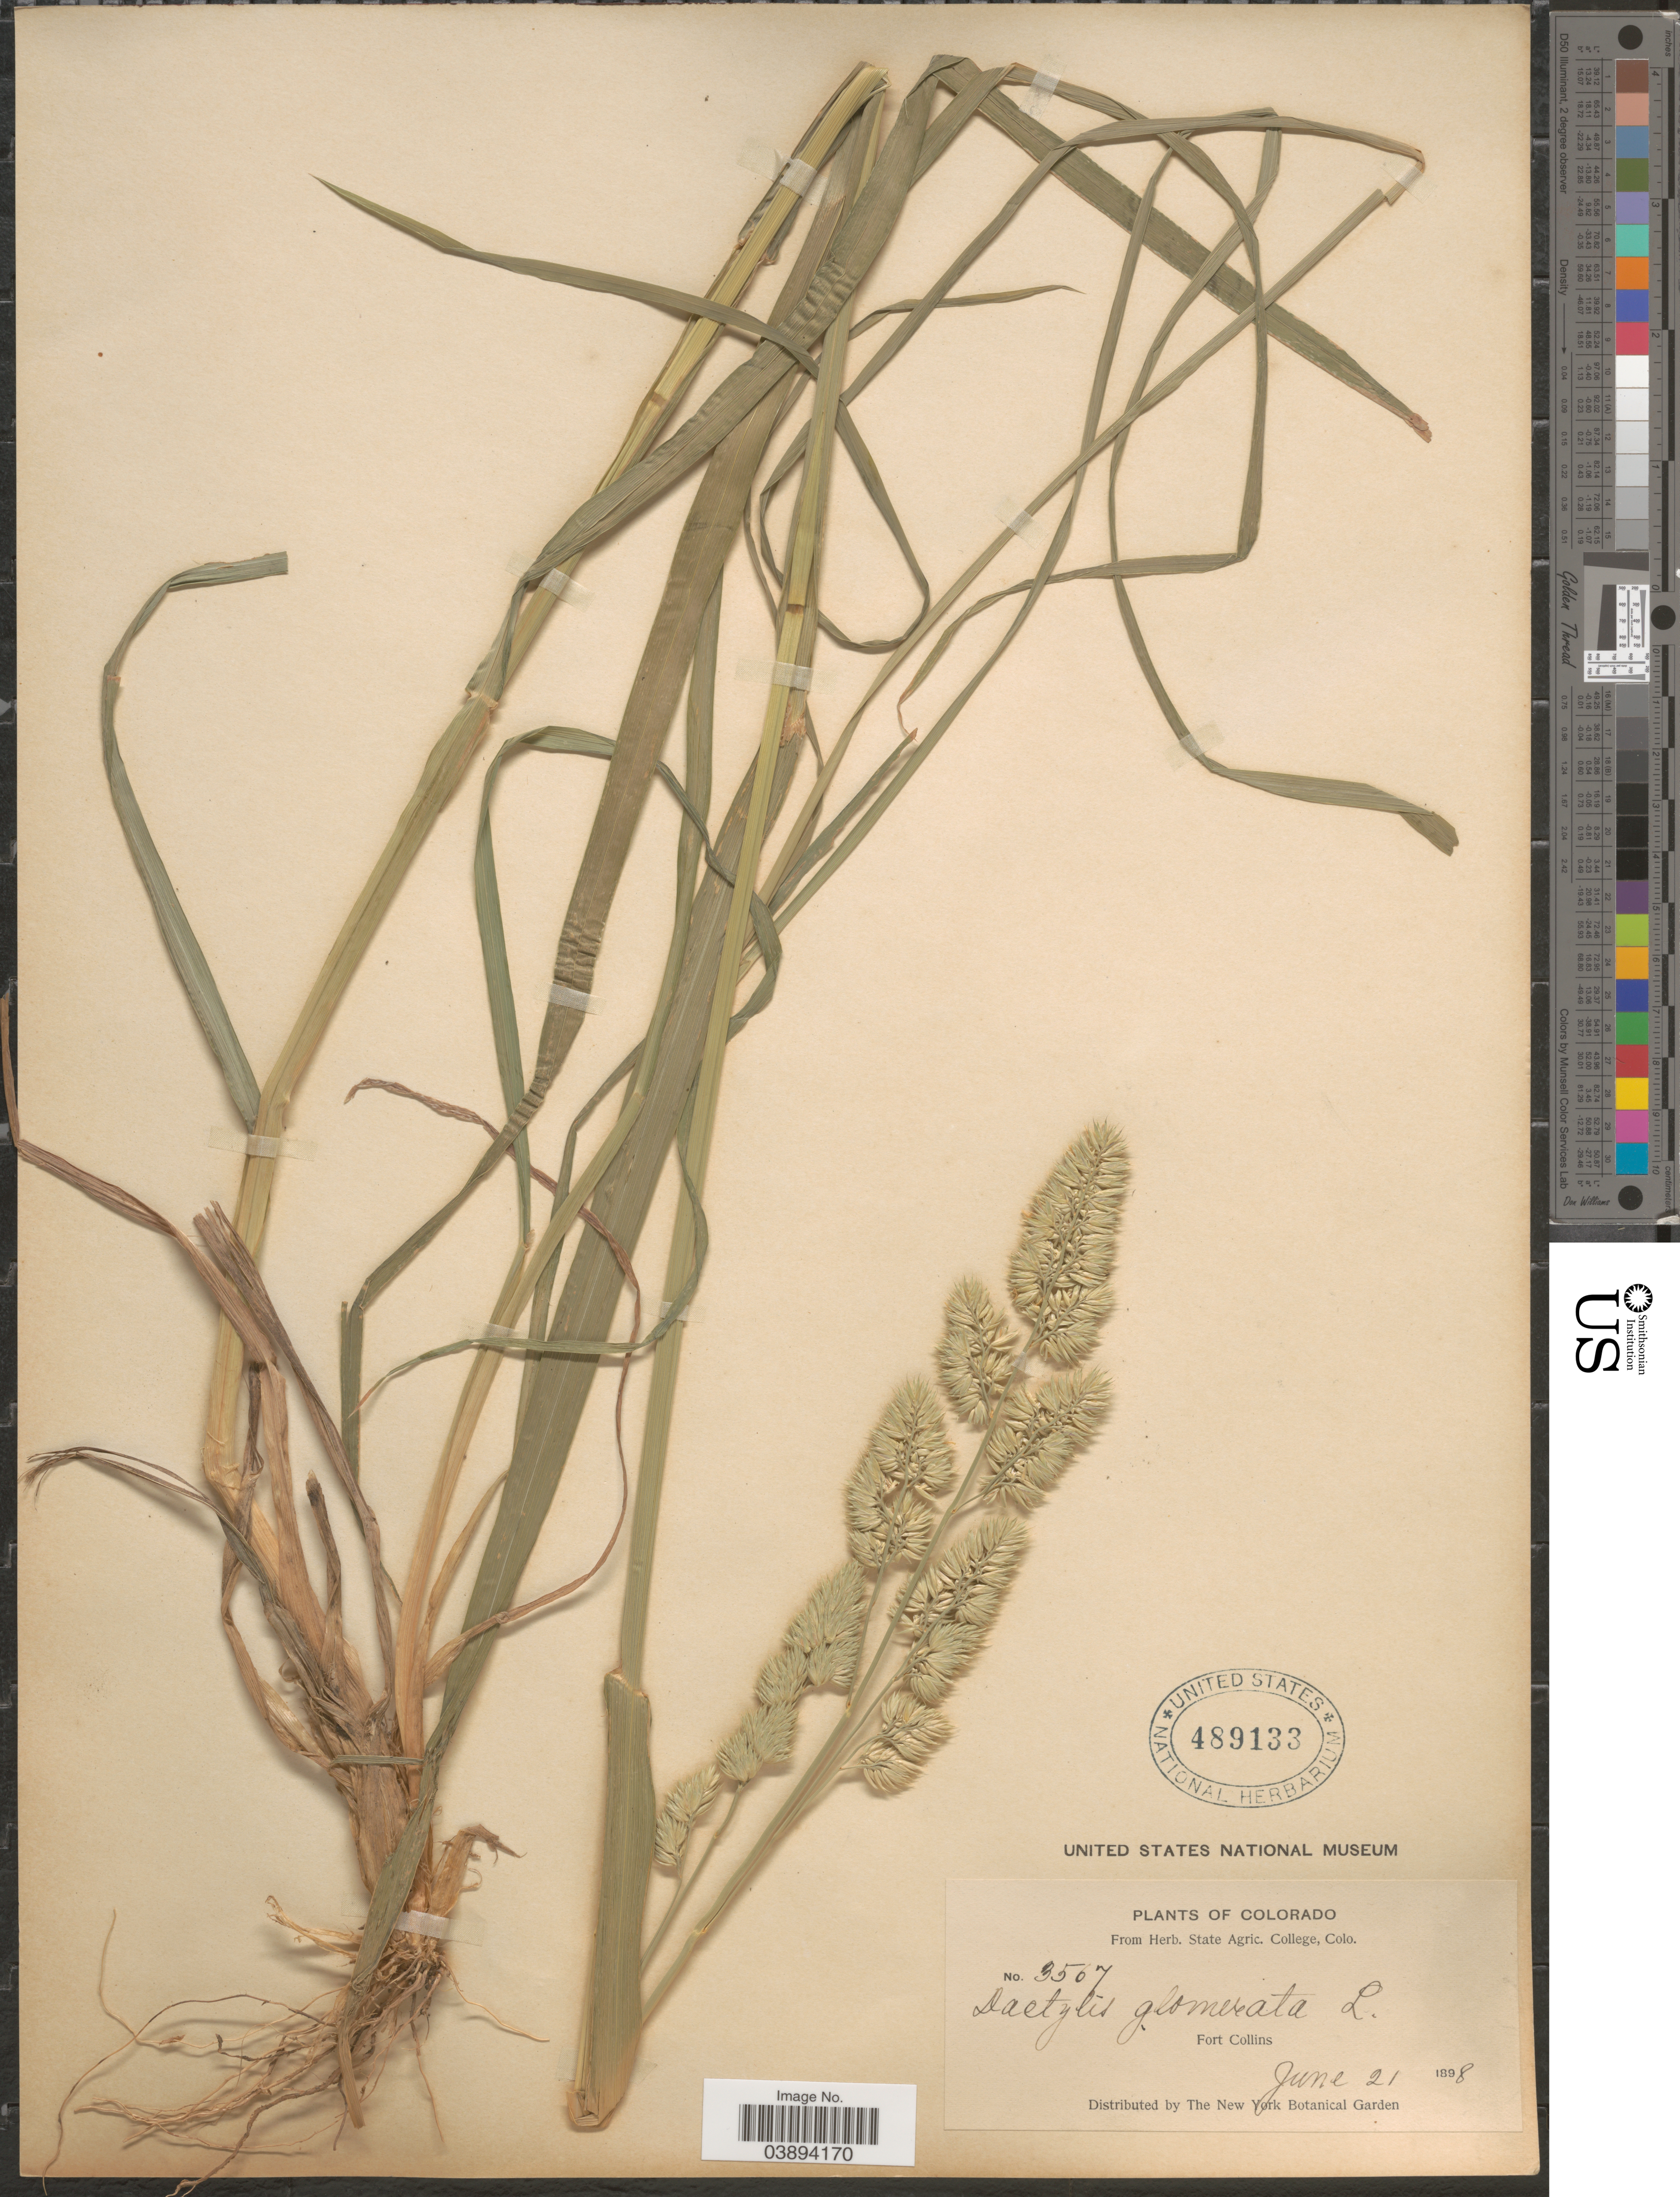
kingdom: Plantae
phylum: Tracheophyta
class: Liliopsida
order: Poales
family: Poaceae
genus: Dactylis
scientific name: Dactylis glomerata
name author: L.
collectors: ex herb. State Agric. College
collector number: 3567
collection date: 1898-06-21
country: United States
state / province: Colorado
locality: Fort Collins.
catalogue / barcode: US 489133